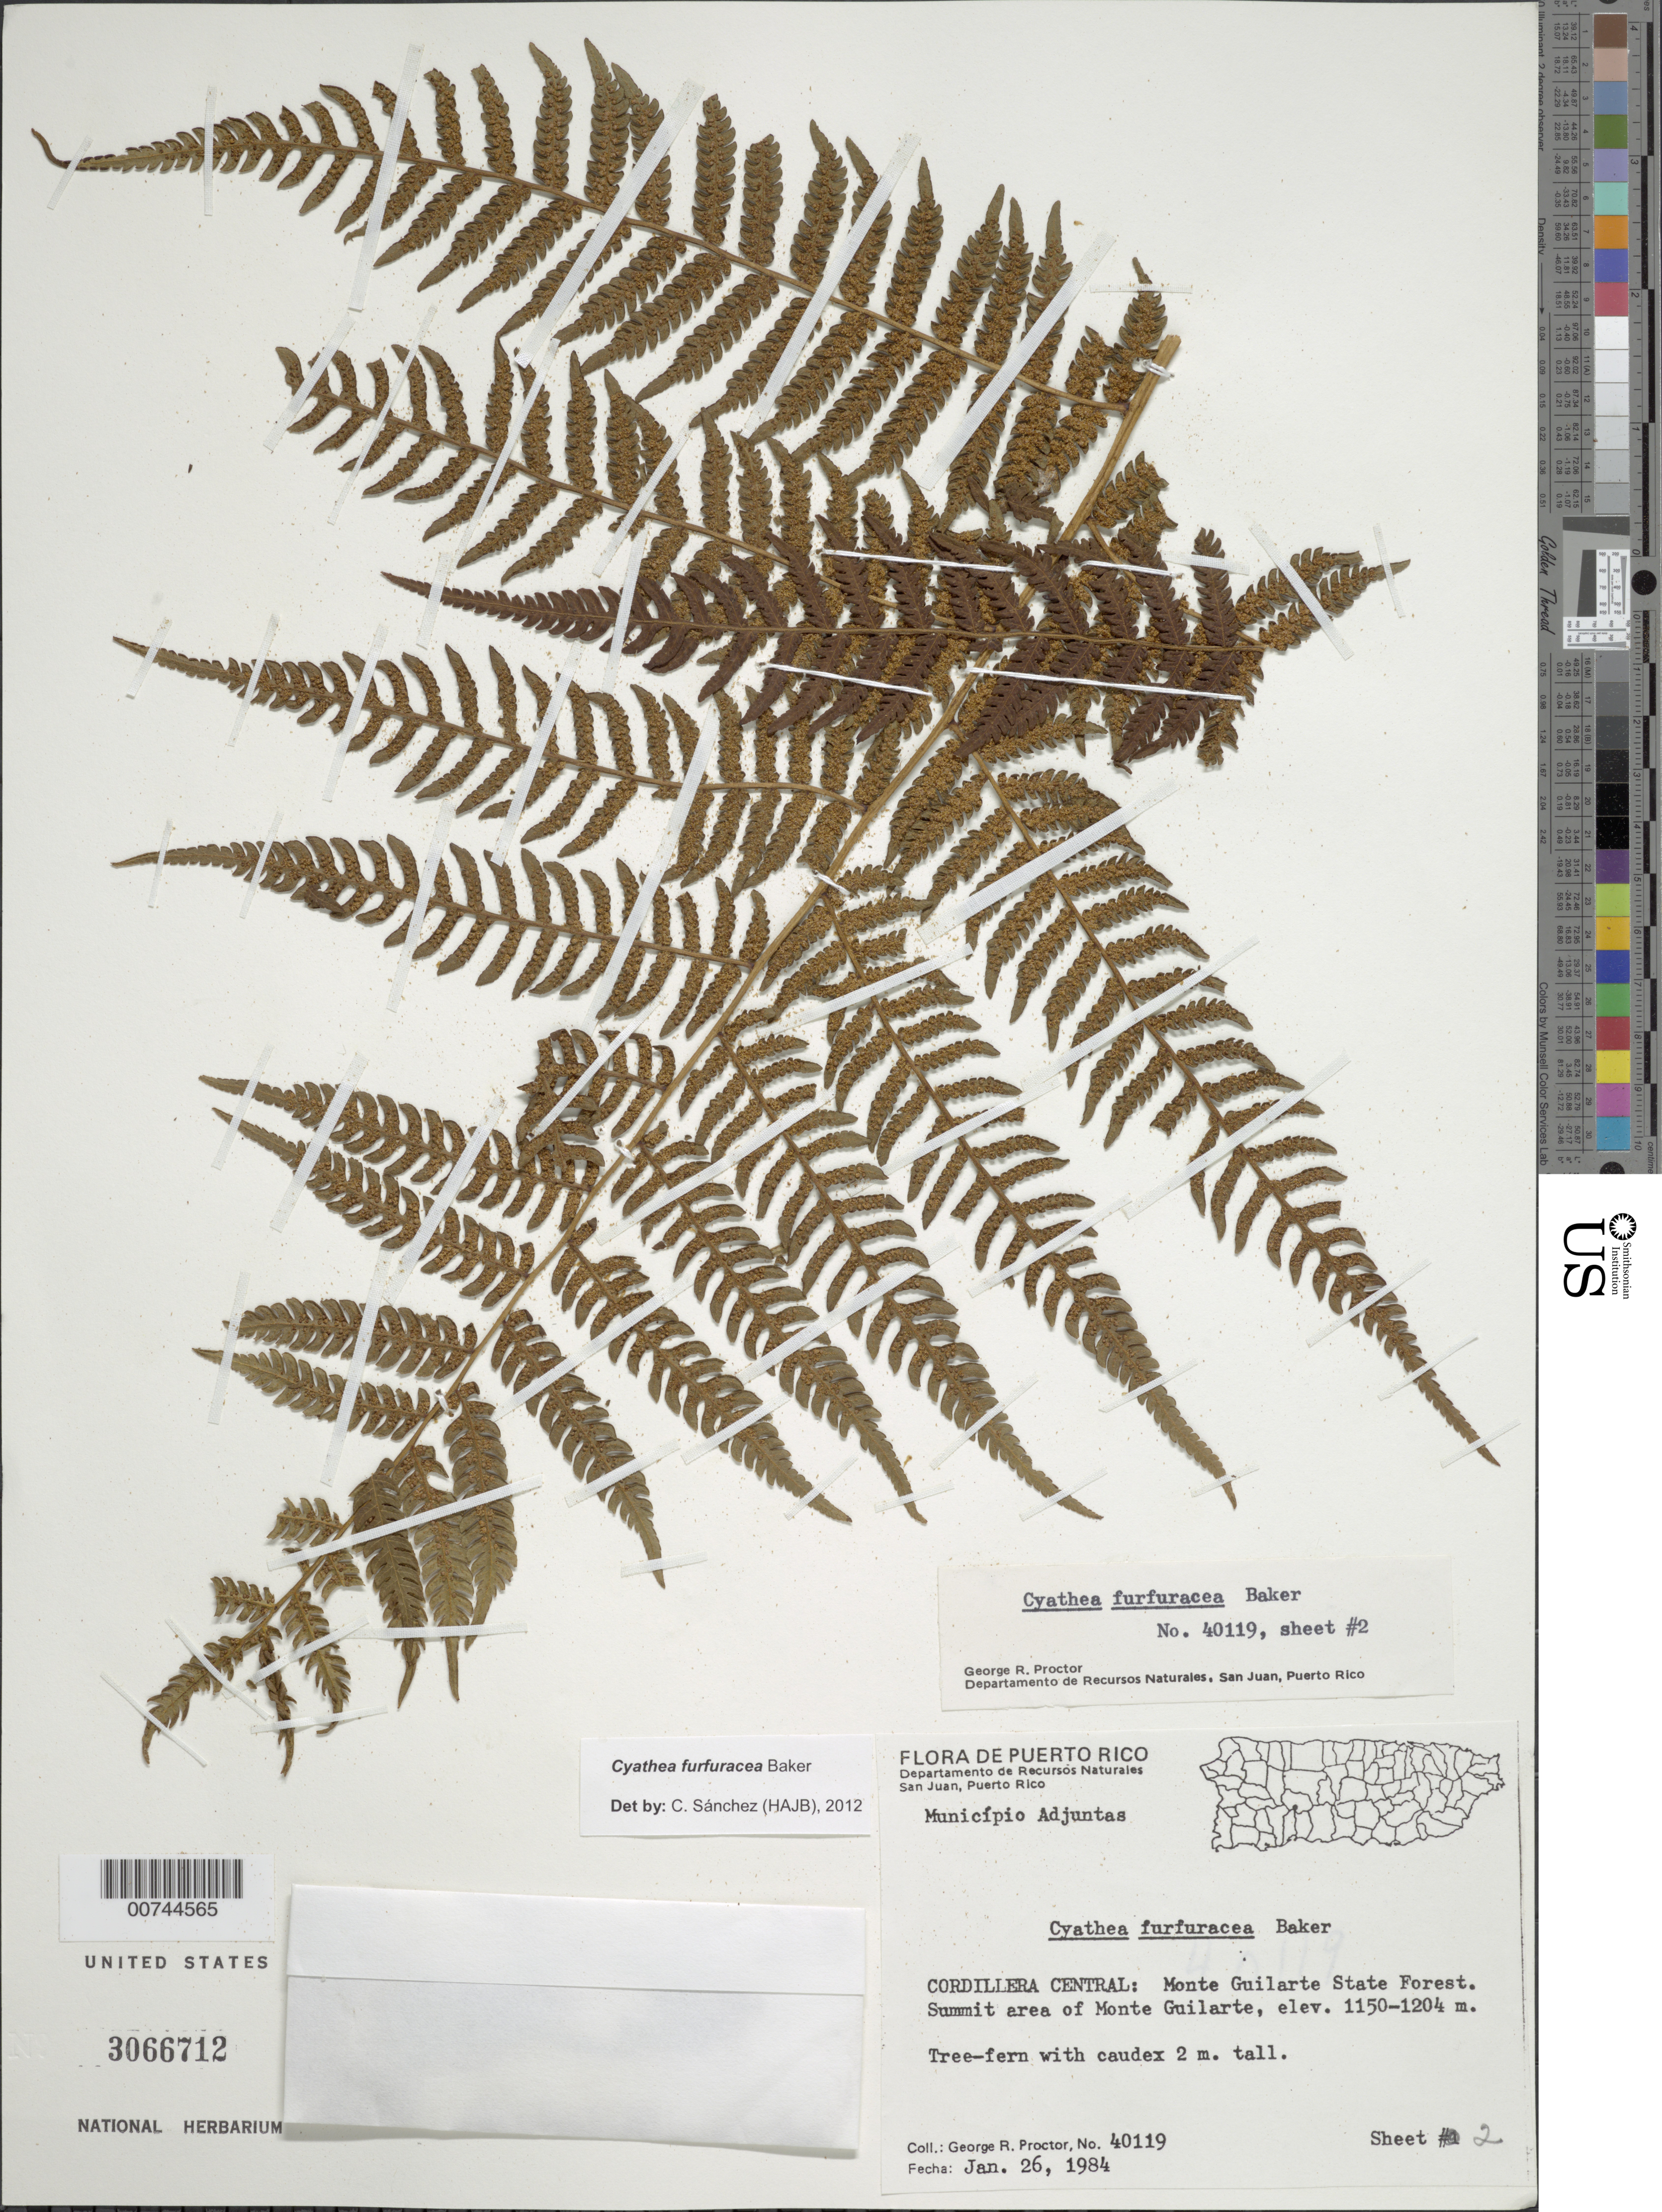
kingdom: Plantae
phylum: Tracheophyta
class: Polypodiopsida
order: Cyatheales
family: Cyatheaceae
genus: Cyathea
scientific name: Cyathea furfuracea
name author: Christ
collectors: G. R. Proctor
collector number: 40119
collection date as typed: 26 Jan 1984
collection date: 1984-01-26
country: Puerto Rico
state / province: Adjuntas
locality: Cordillera Central: Monte Guilarte State Forest. Summit area of Monte Guilarte. Municipio Adjuntas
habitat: Tree-fern with caudex 2 m tall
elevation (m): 1150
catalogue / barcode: US 3066712